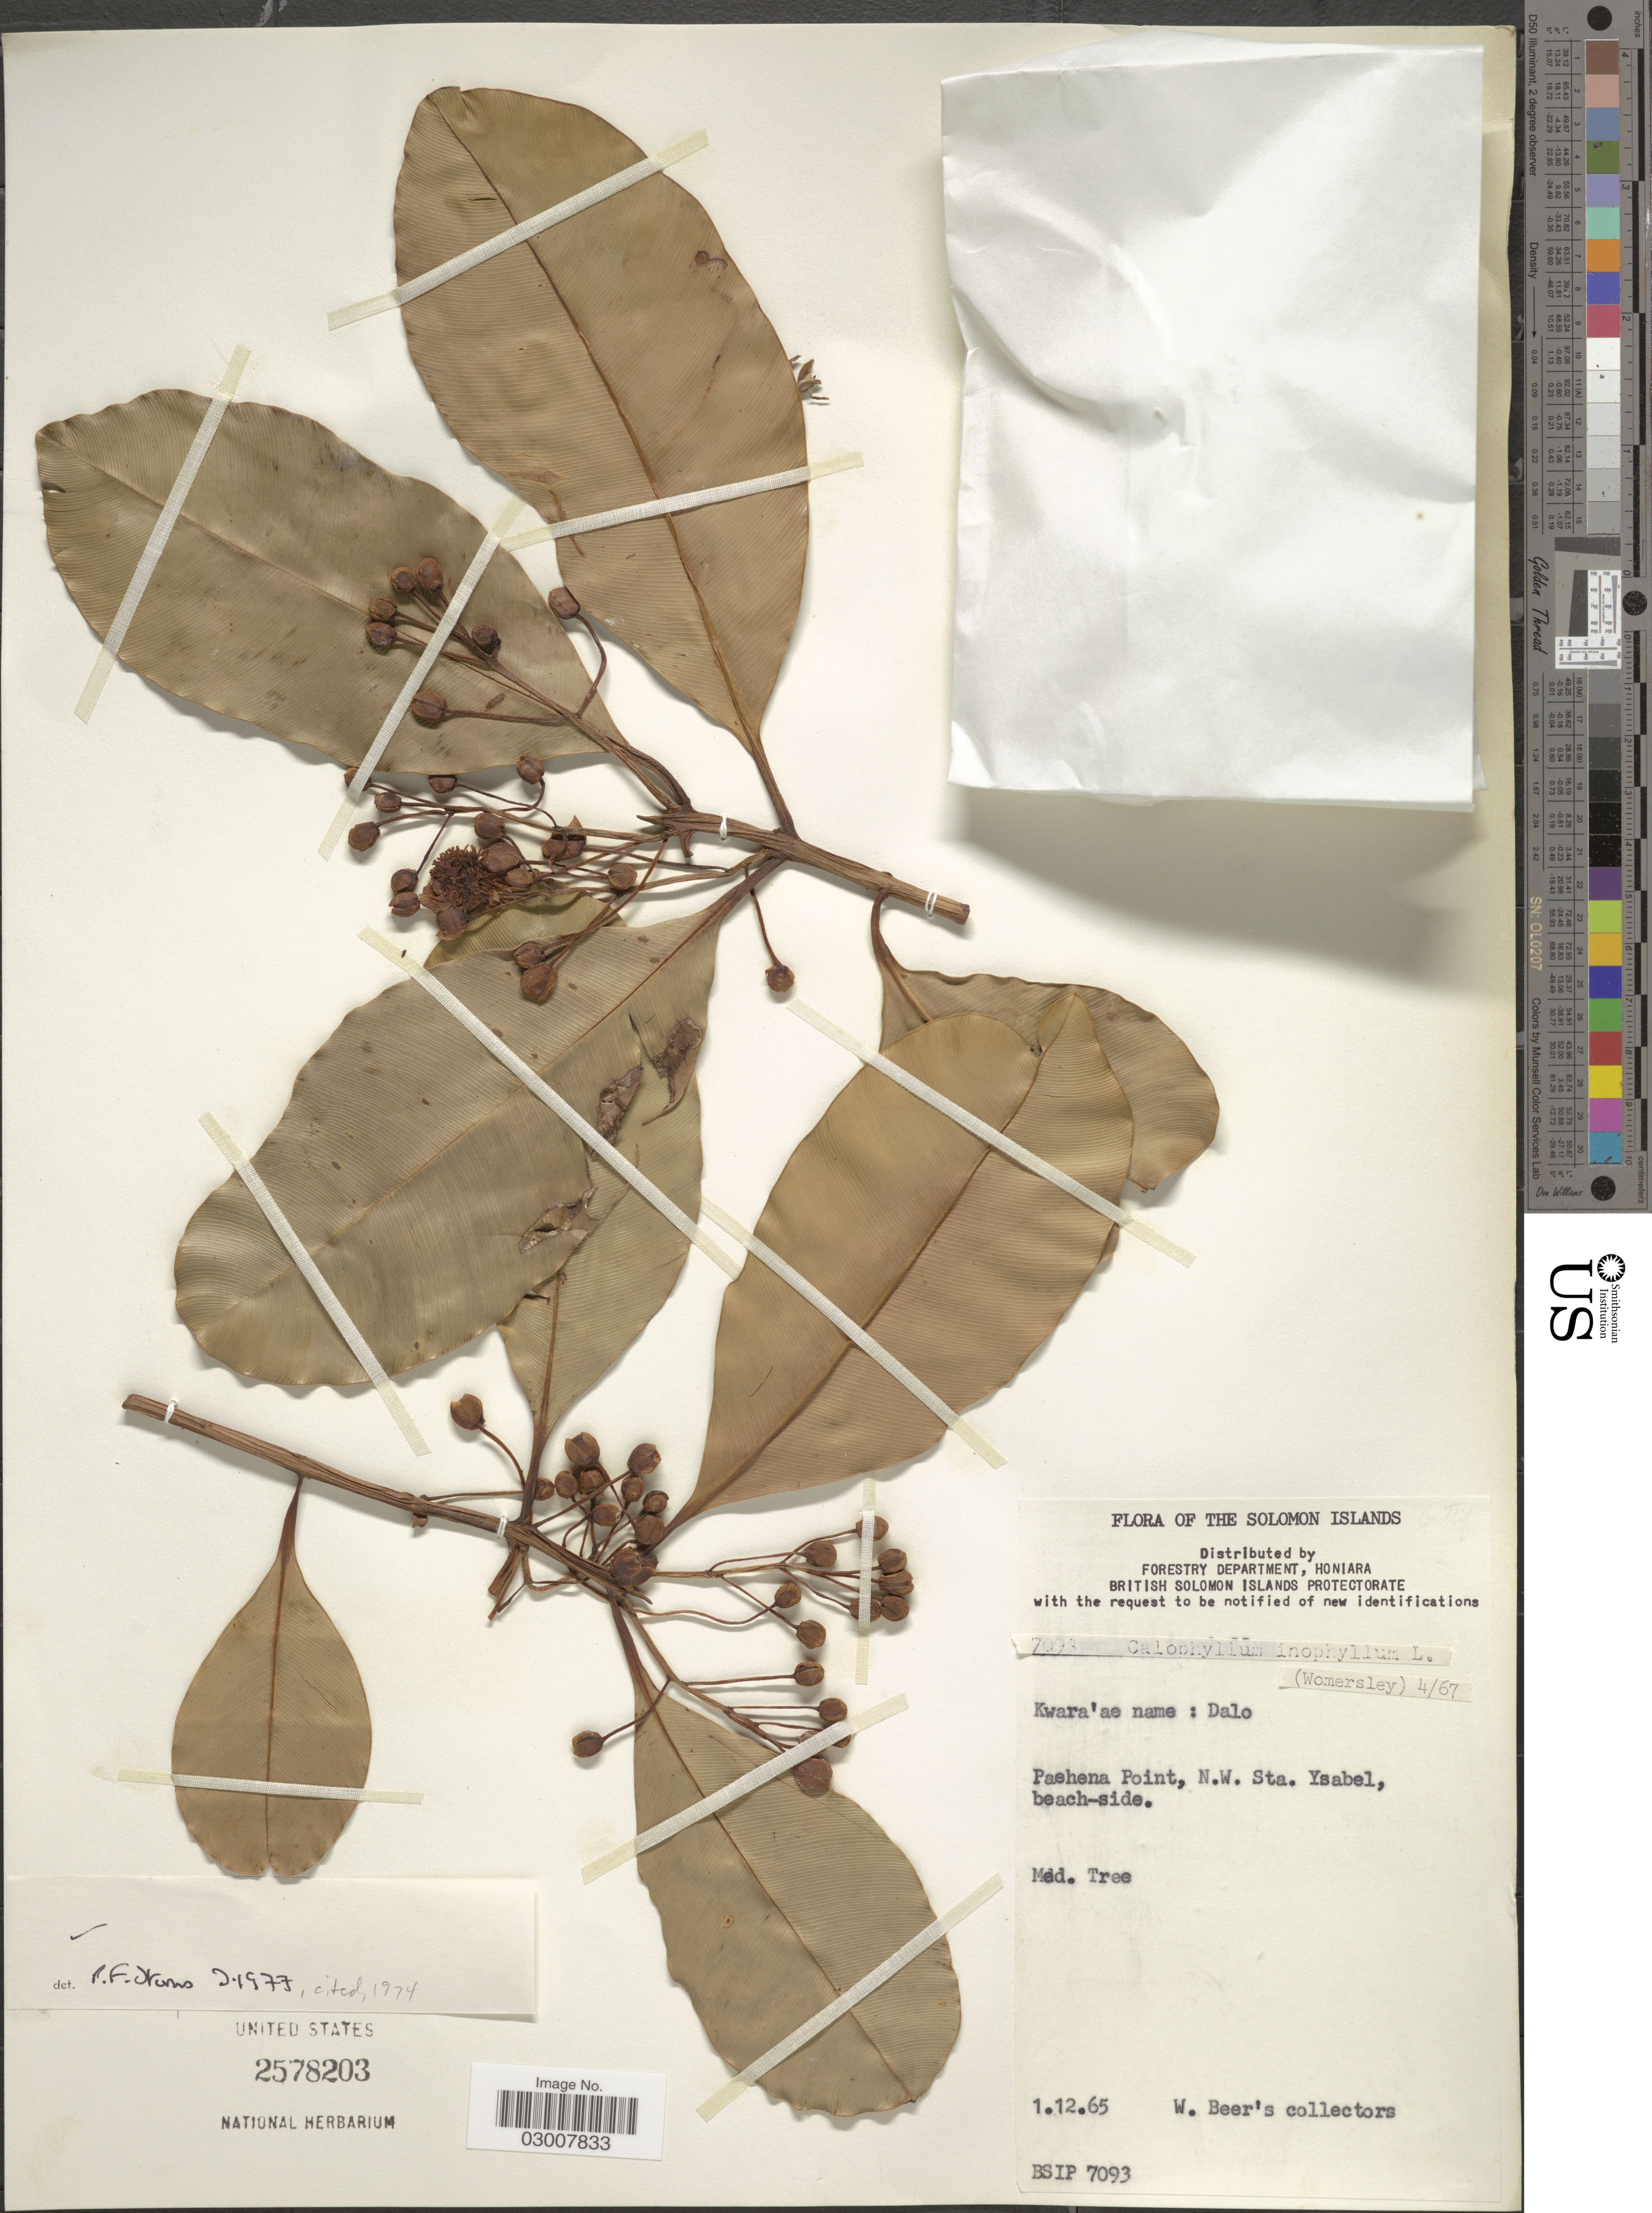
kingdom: Plantae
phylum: Tracheophyta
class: Magnoliopsida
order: Malpighiales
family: Calophyllaceae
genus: Calophyllum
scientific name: Calophyllum inophyllum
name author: L.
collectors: W. Beer's Collectors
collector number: BSIP 7093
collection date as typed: Transcribed d/m/y: 1/12/65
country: Solomon Islands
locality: Paehena Point, N.W. Sta. Ysabel, beach-side.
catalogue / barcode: US 2578203